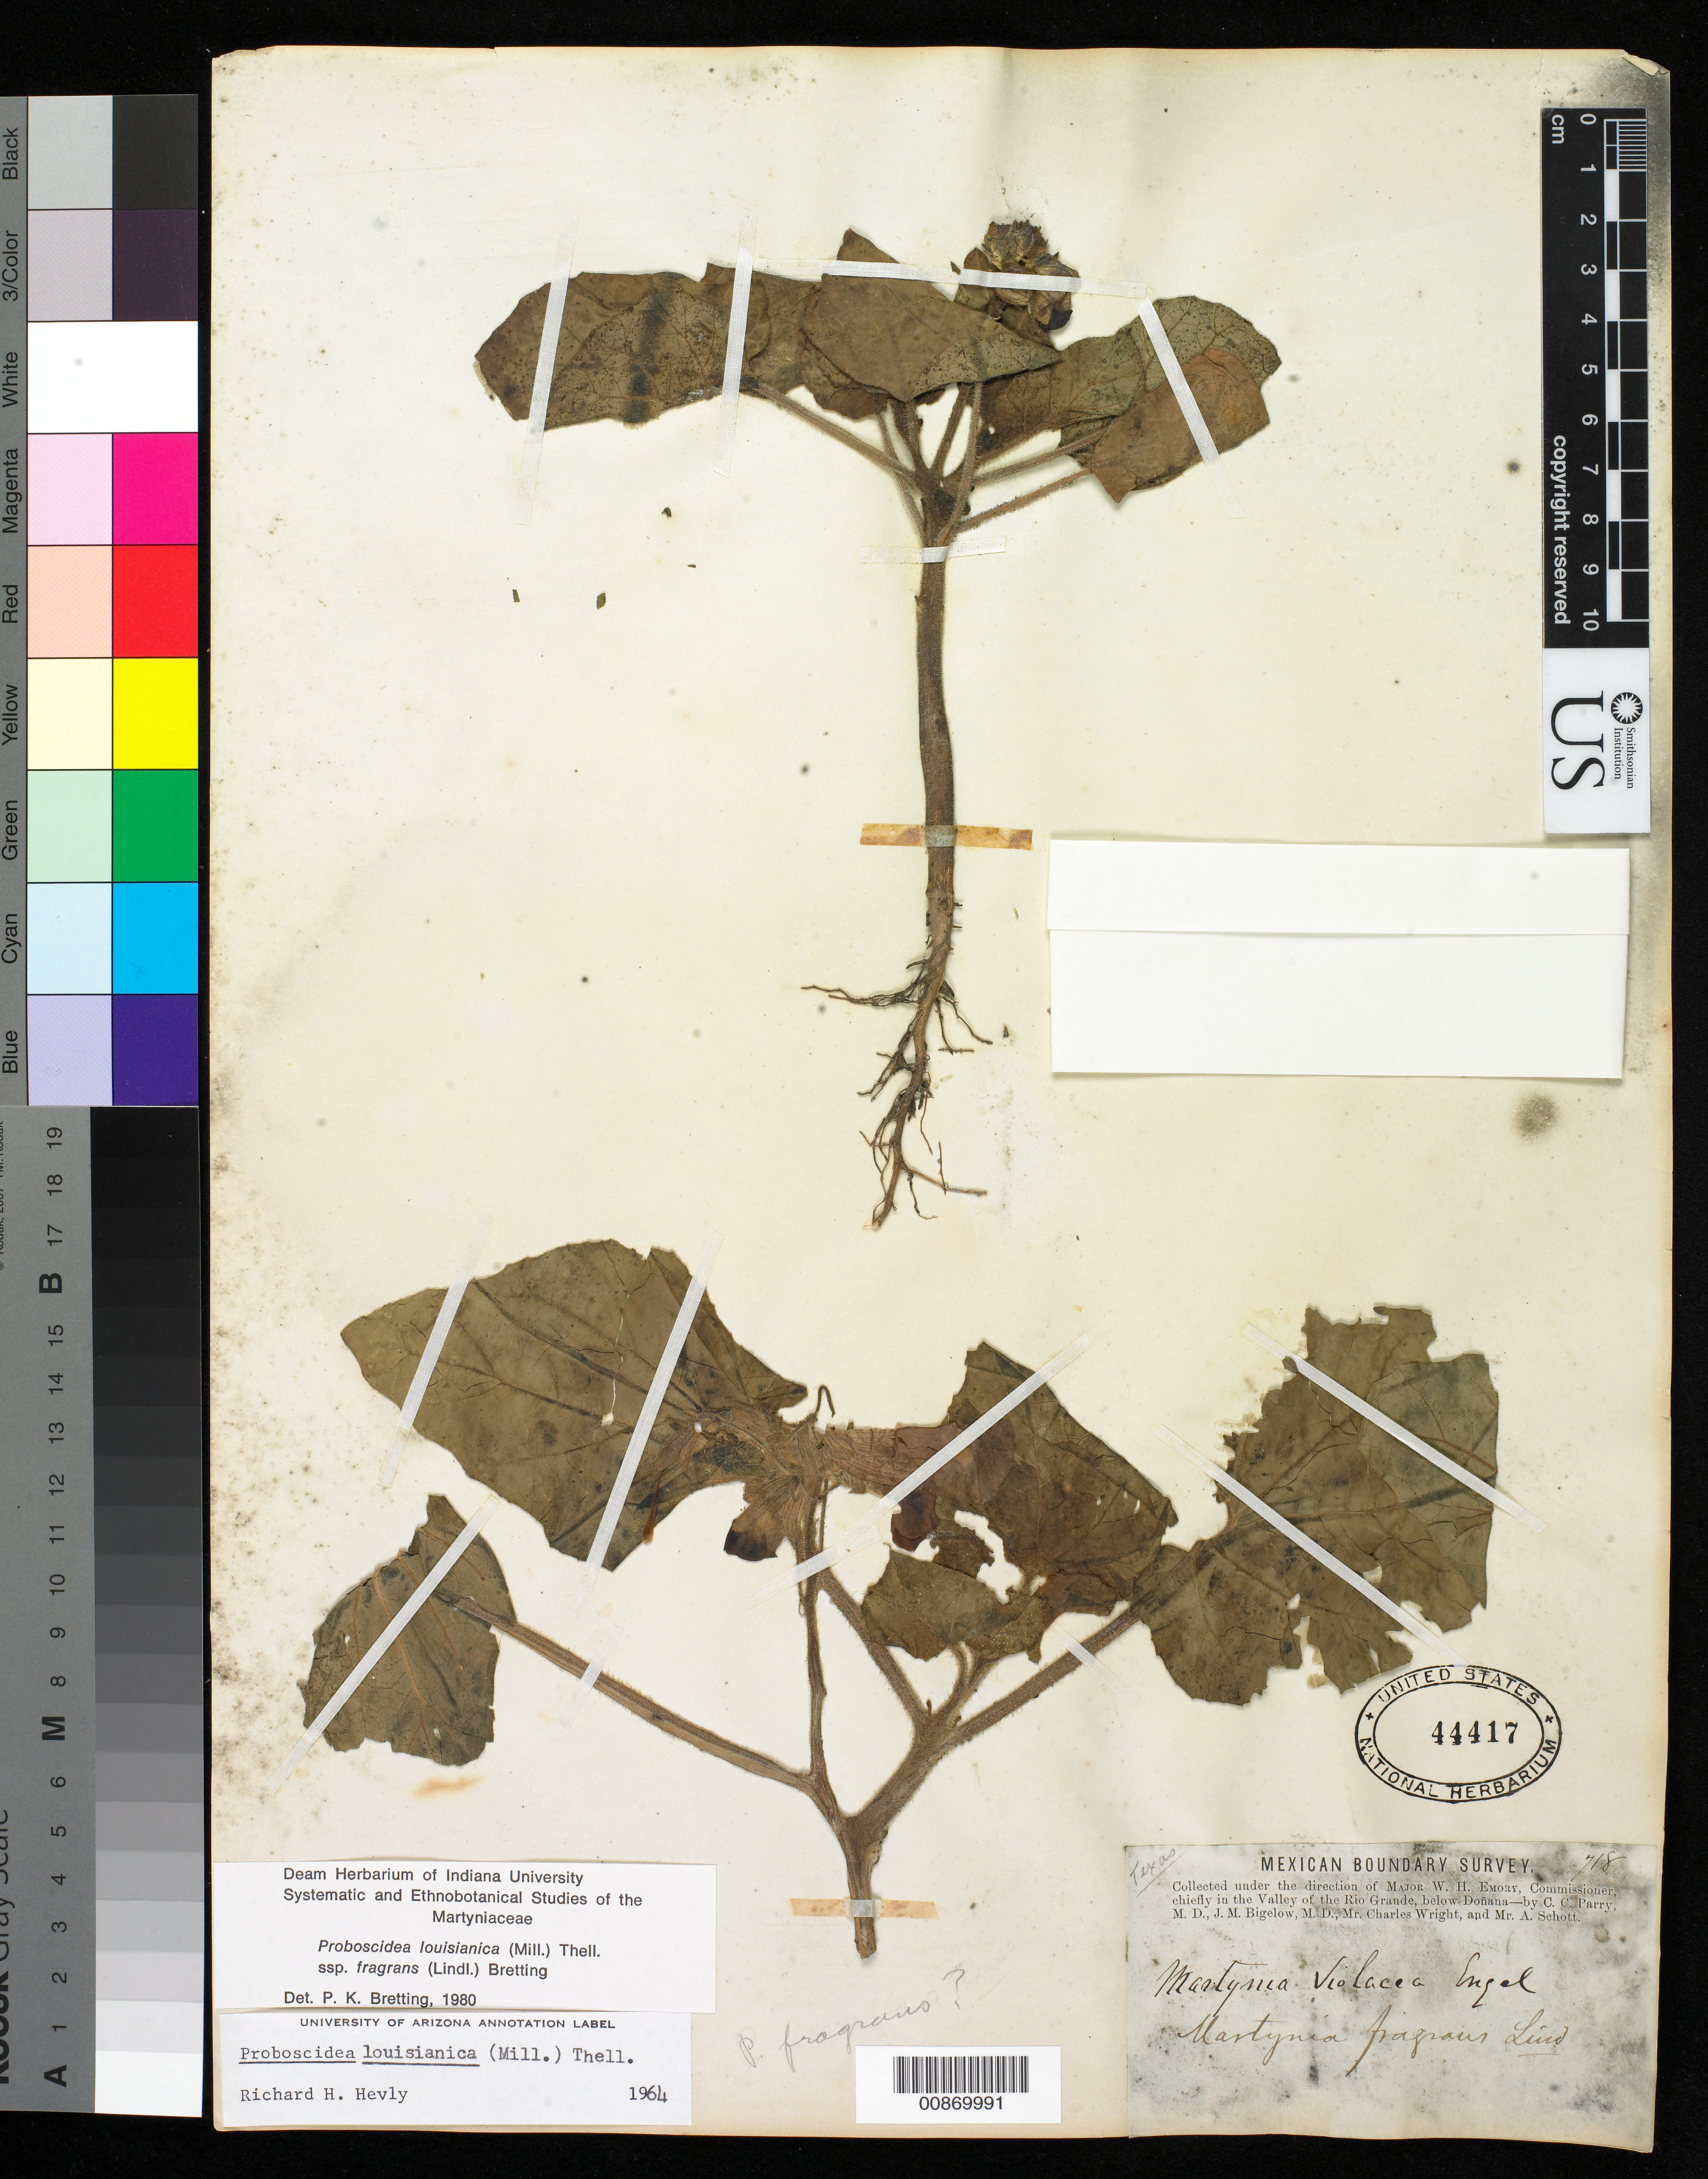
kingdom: Plantae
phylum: Tracheophyta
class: Magnoliopsida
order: Lamiales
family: Martyniaceae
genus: Proboscidea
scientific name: Proboscidea louisianica subsp. fragrans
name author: (Mill.) Thell.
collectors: C. C. Parry, J. M. Bigelow, C. Wright & A. C. V. Schott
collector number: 718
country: United States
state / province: Texas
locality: Valley of the Rio Grande, below Doñana.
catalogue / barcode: US 44417